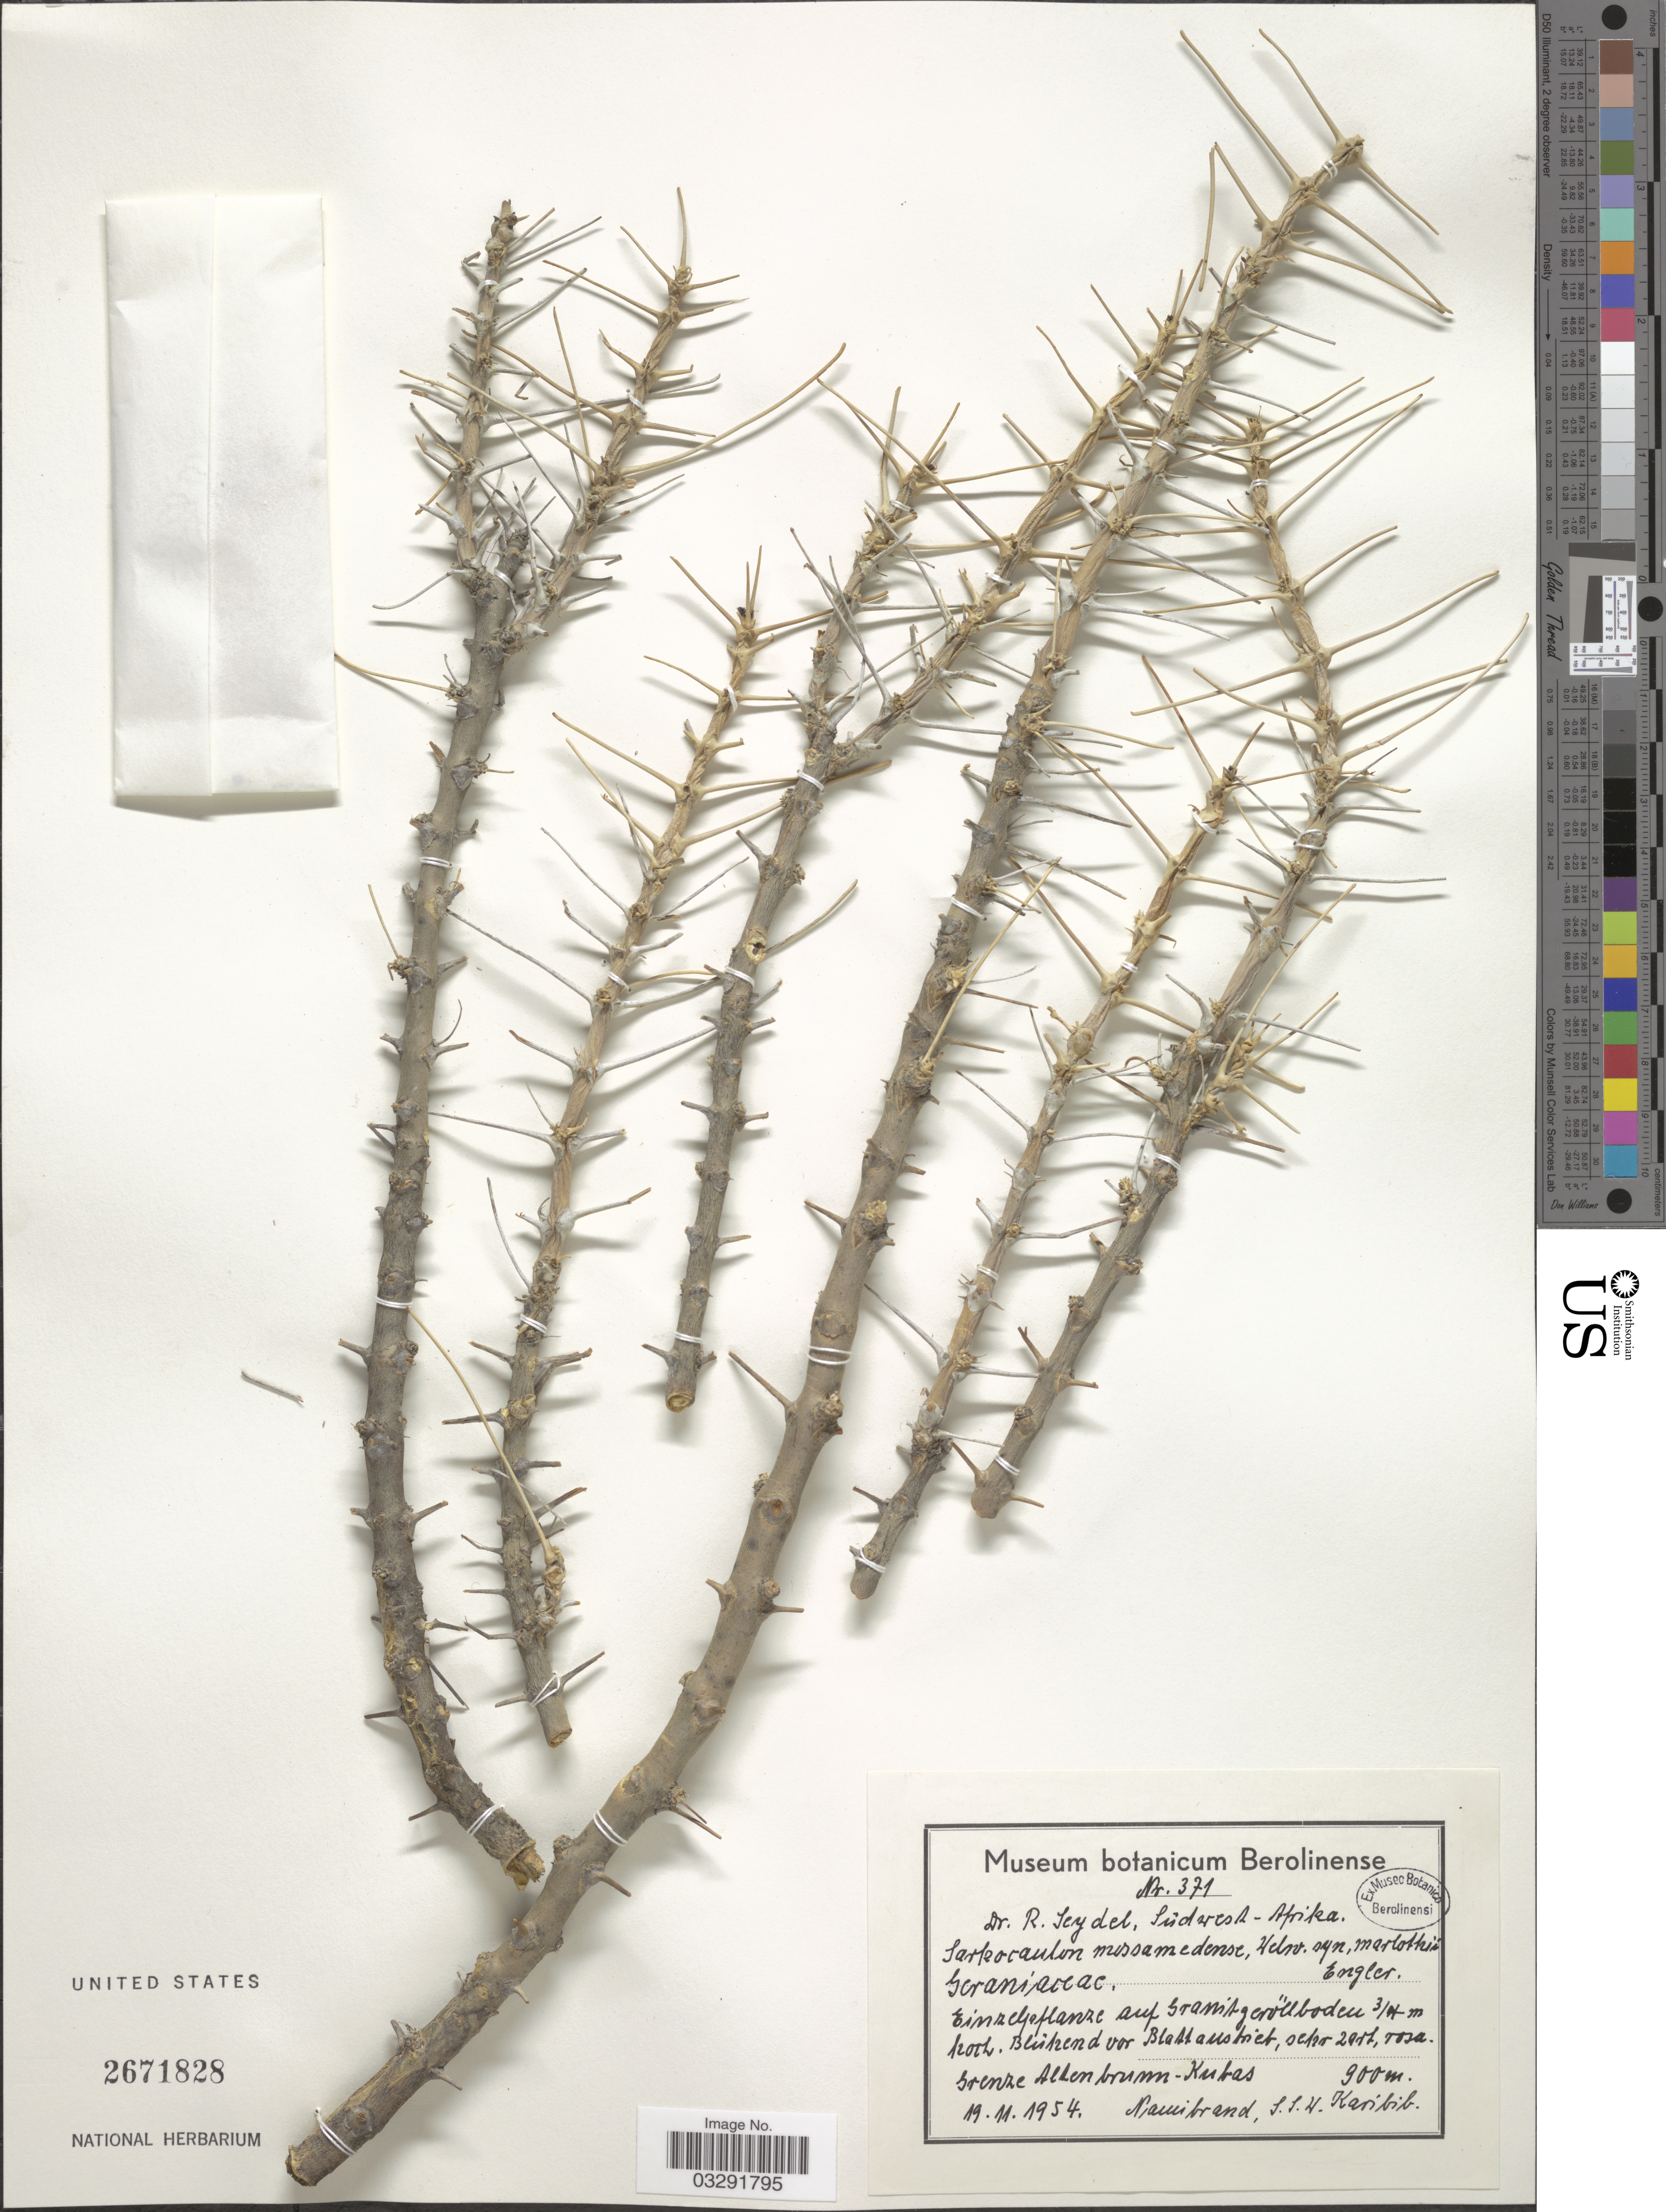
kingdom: Plantae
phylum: Tracheophyta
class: Magnoliopsida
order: Geraniales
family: Geraniaceae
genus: Monsonia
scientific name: Monsonia mossamedensis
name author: Welw. ex Oliv.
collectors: R. Seydel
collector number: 371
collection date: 1954-11-19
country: Namibia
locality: Südwest - Afrika. Grenze Allenbrunn - Kubas [Border Allenbrunn-Kubas]. Namibrand, S.S.W. Karibib.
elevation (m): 900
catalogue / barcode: US 2671828